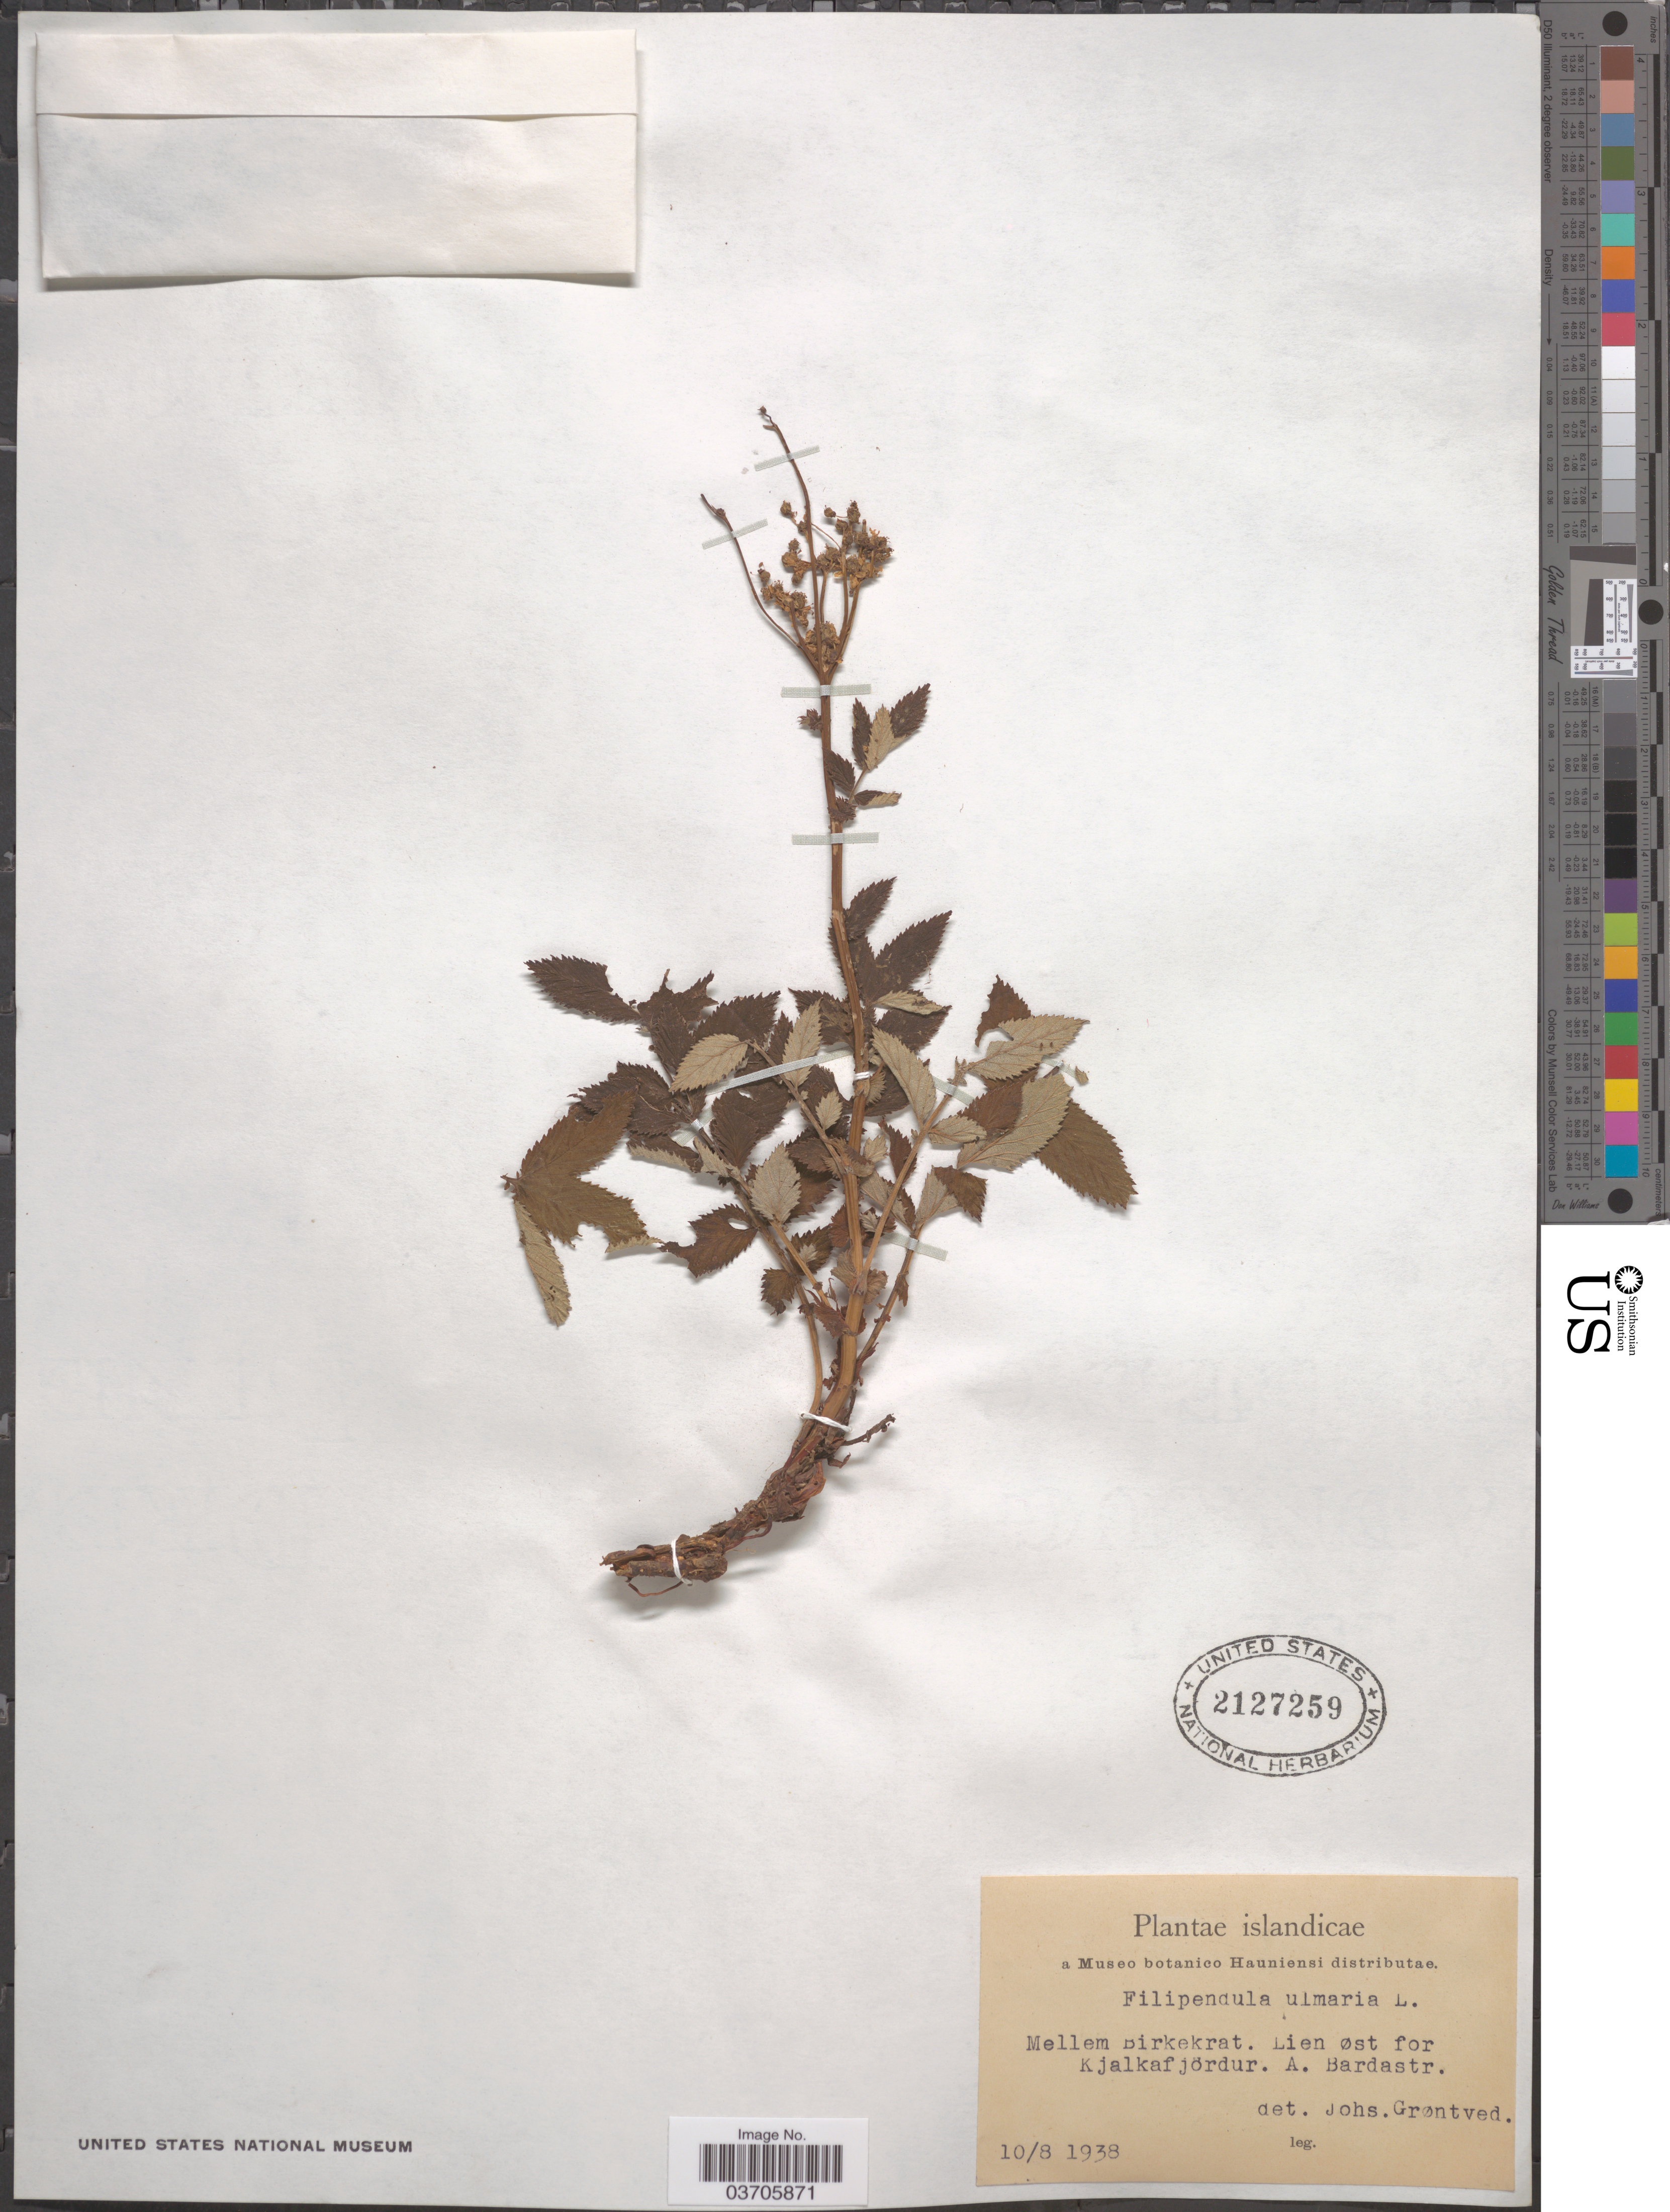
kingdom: Plantae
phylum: Tracheophyta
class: Magnoliopsida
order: Rosales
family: Rosaceae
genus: Filipendula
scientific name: Filipendula ulmaria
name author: (L.) Maxim.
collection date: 1938-08-10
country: Iceland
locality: Mellem Birkekrat. Lien øst for Kjalkafjördur. A. Bardastr [unsure placement].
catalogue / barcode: US 2127259